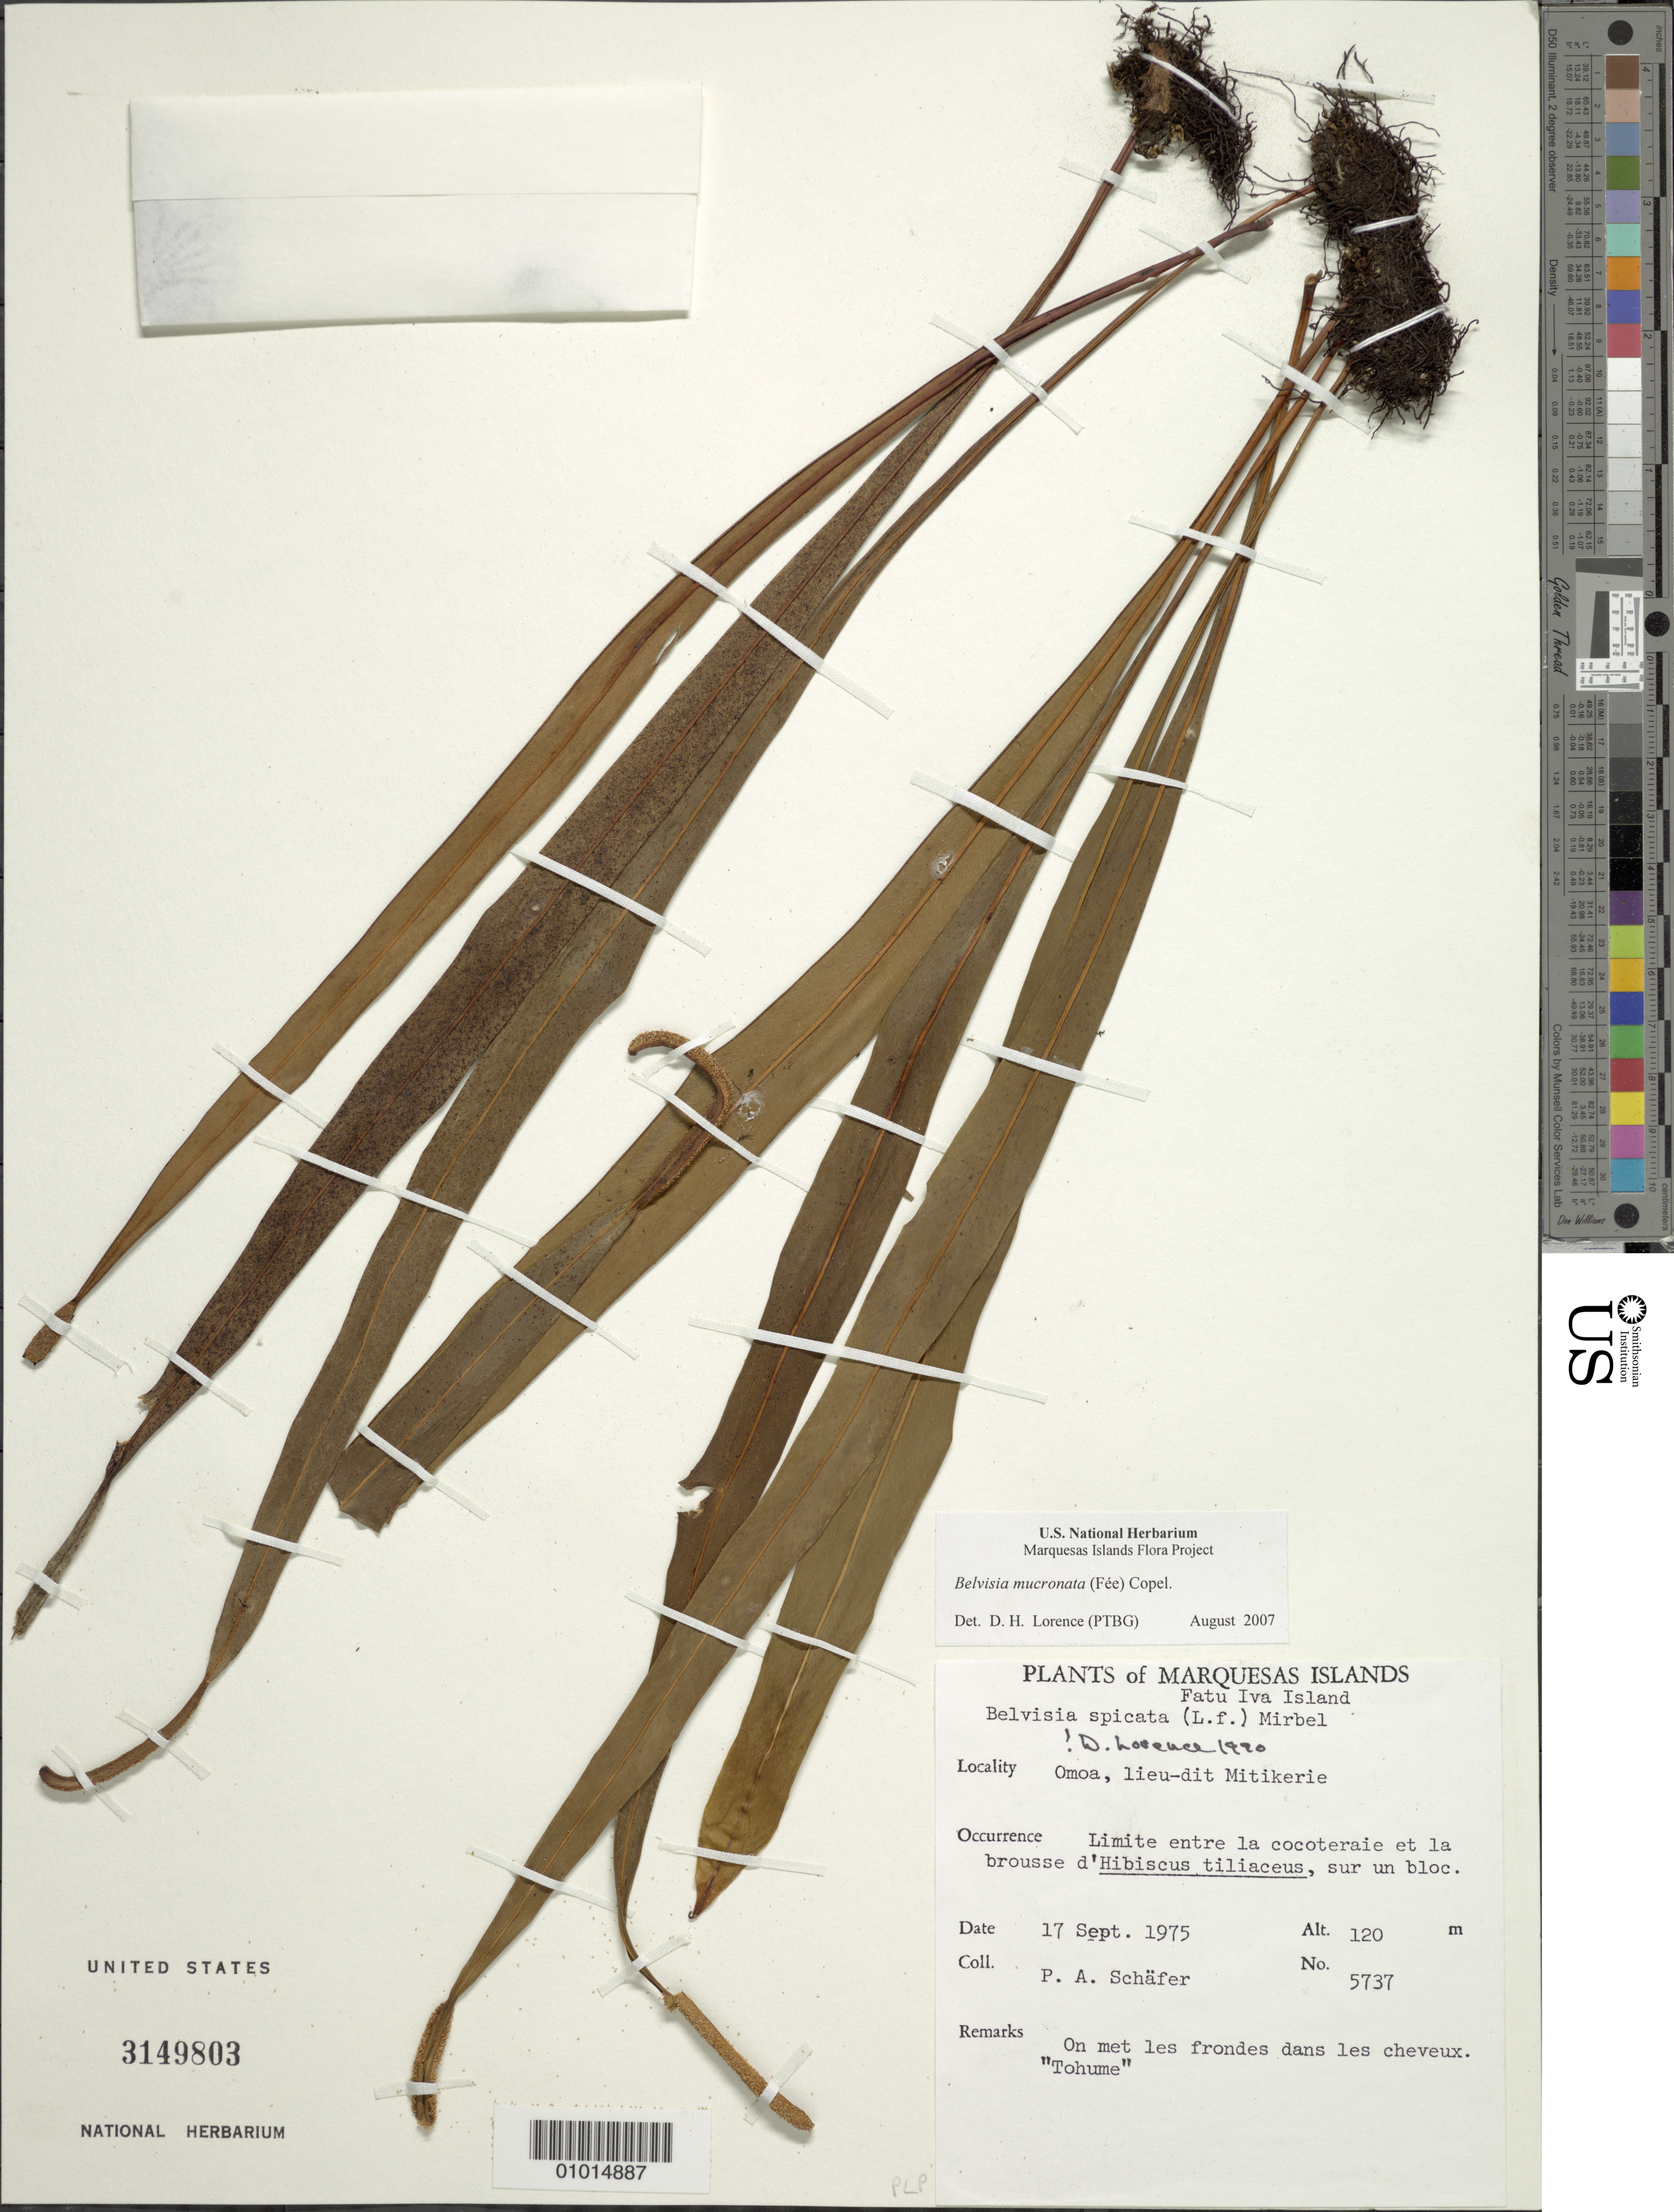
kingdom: Plantae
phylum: Tracheophyta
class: Polypodiopsida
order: Polypodiales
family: Polypodiaceae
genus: Lepisorus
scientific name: Lepisorus mucronatus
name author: (Fée) Li S. Wang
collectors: P. A. Schäfer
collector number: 5737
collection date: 1975-09-17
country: French Polynesia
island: Fatu Hiva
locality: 'Omo'a, lieu-dit Mitikerie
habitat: Limite entre la cocoteraie et la brousse d'Hibiscus tiliaceus, sur un bloc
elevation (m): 120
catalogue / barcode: US 3149803